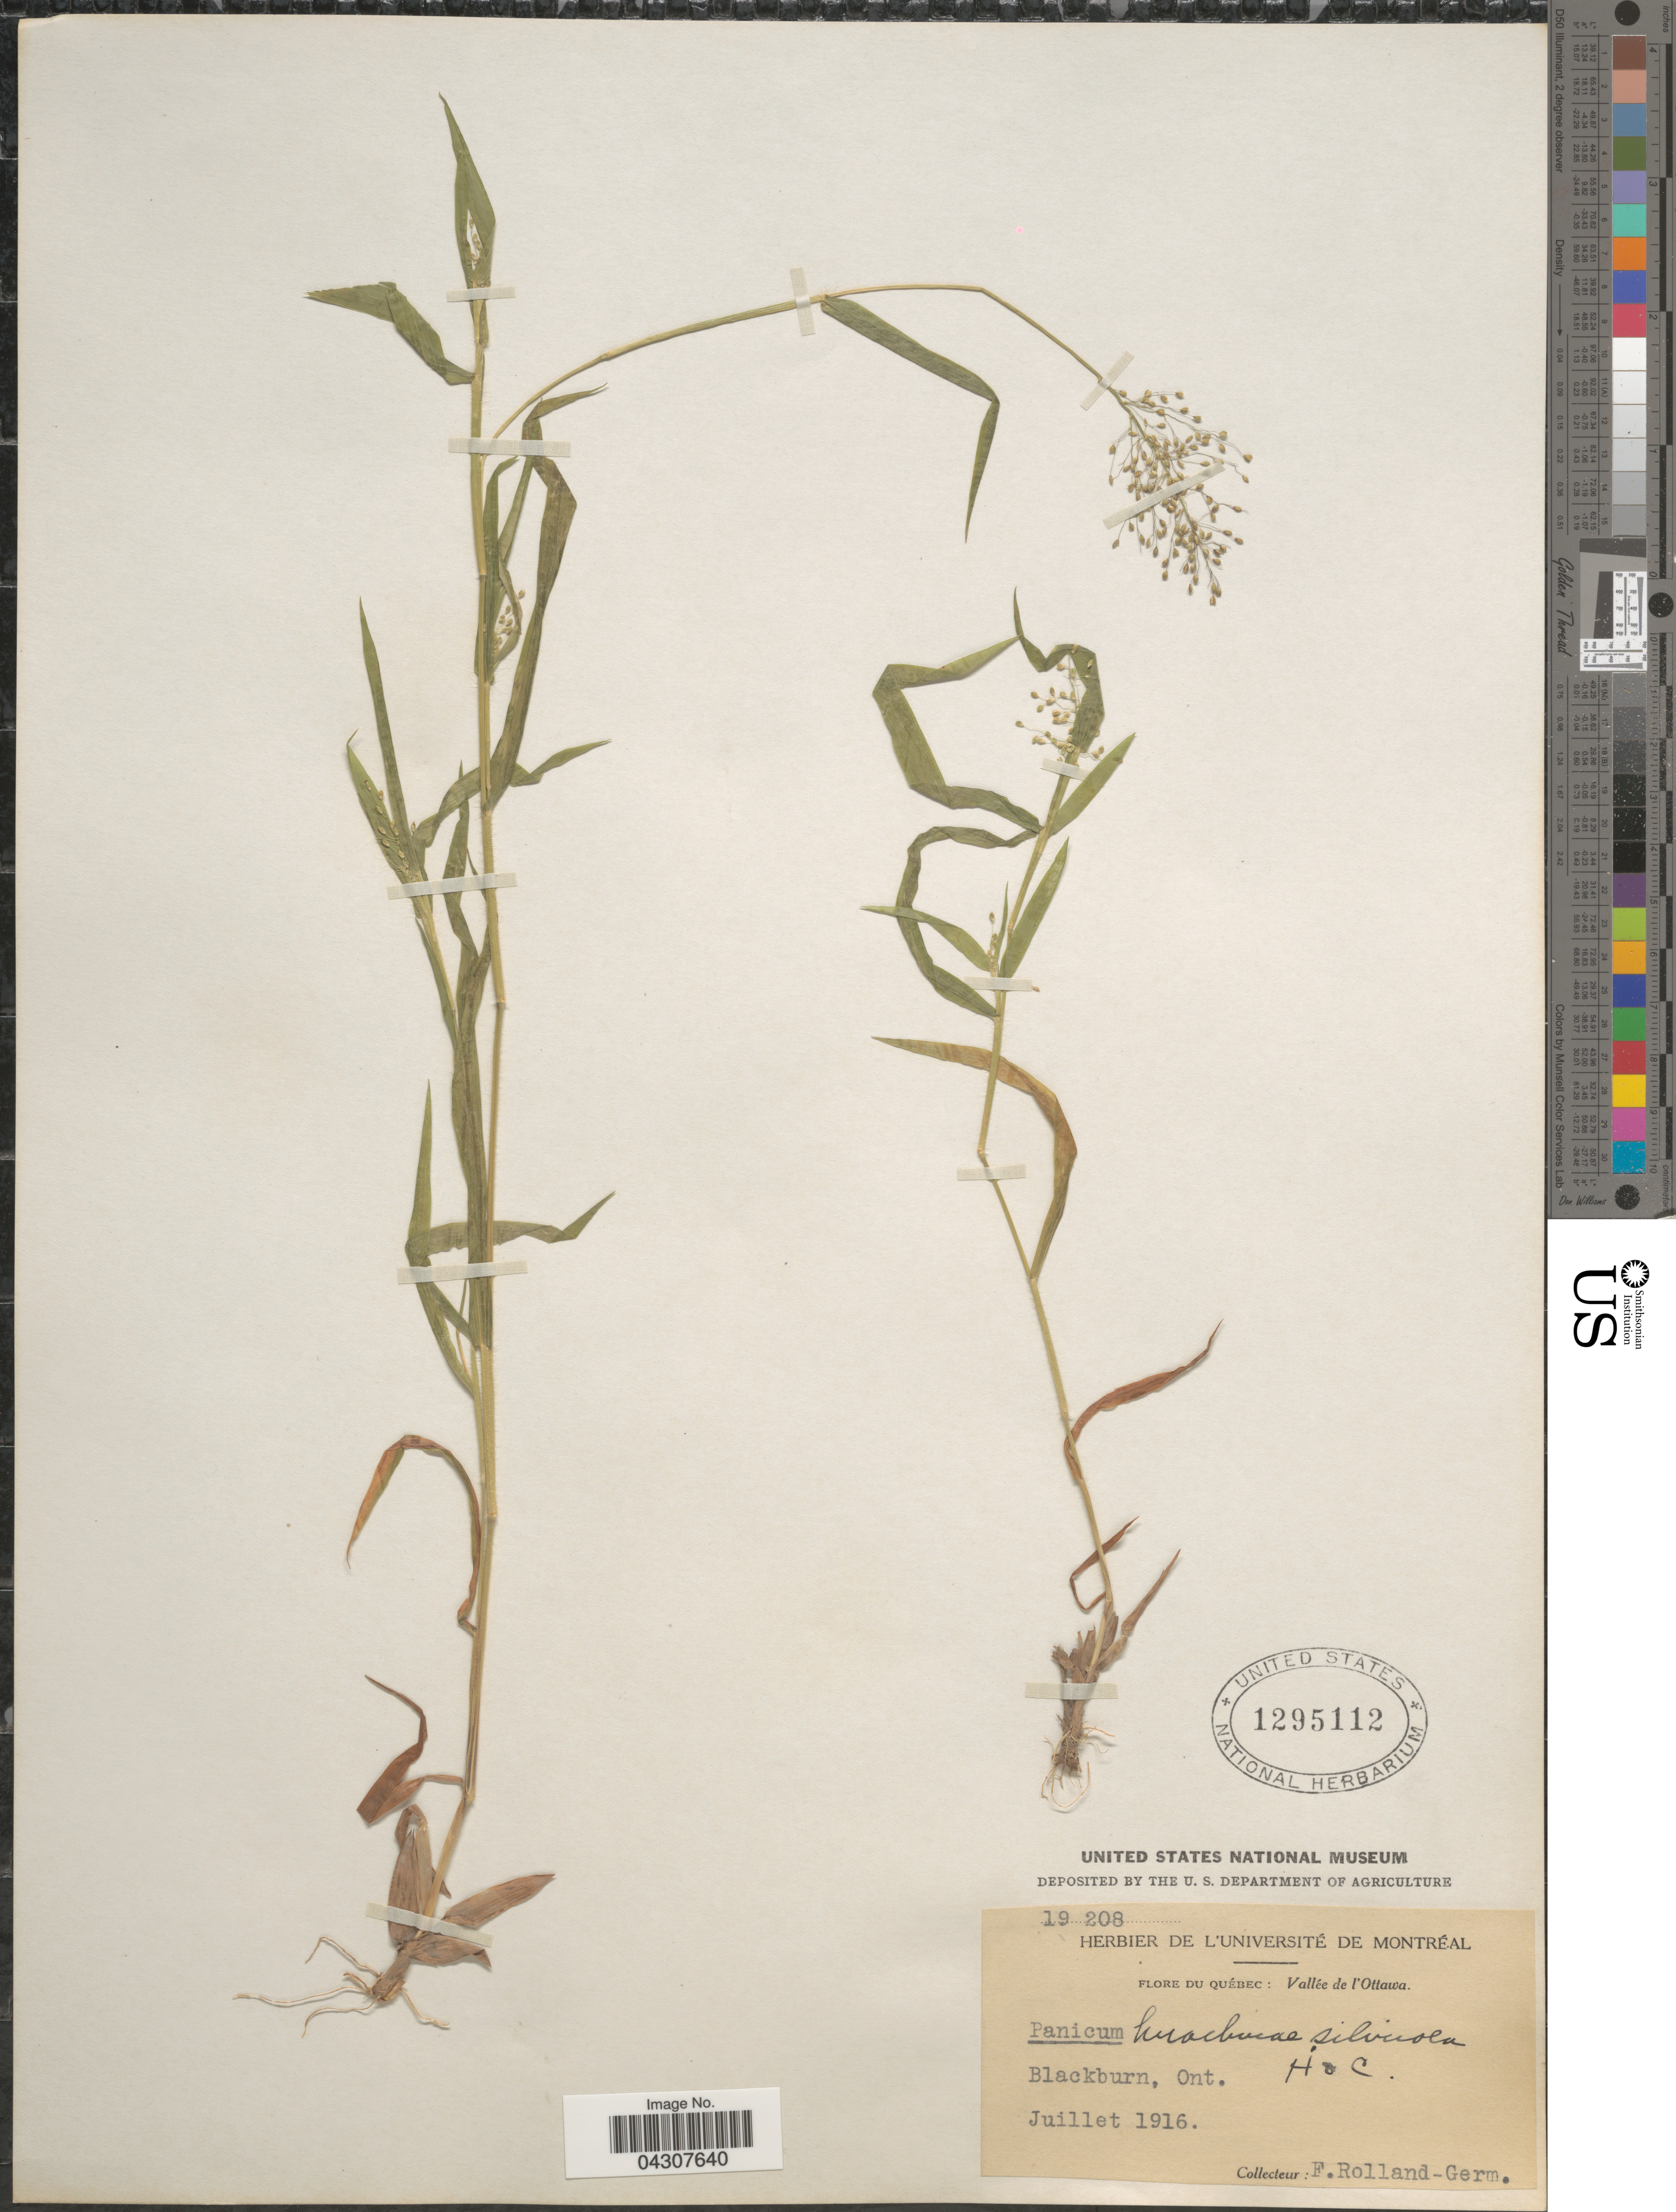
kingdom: Plantae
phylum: Tracheophyta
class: Liliopsida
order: Poales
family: Poaceae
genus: Dichanthelium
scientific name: Dichanthelium acuminatum var. acuminatum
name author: (Sw.) Gould & C.A. Clark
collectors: Rolland-Germain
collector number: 19208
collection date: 1916-07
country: Canada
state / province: Ontario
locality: Vallée de l'Ottawa. Blackburn, Ont.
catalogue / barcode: US 1295112